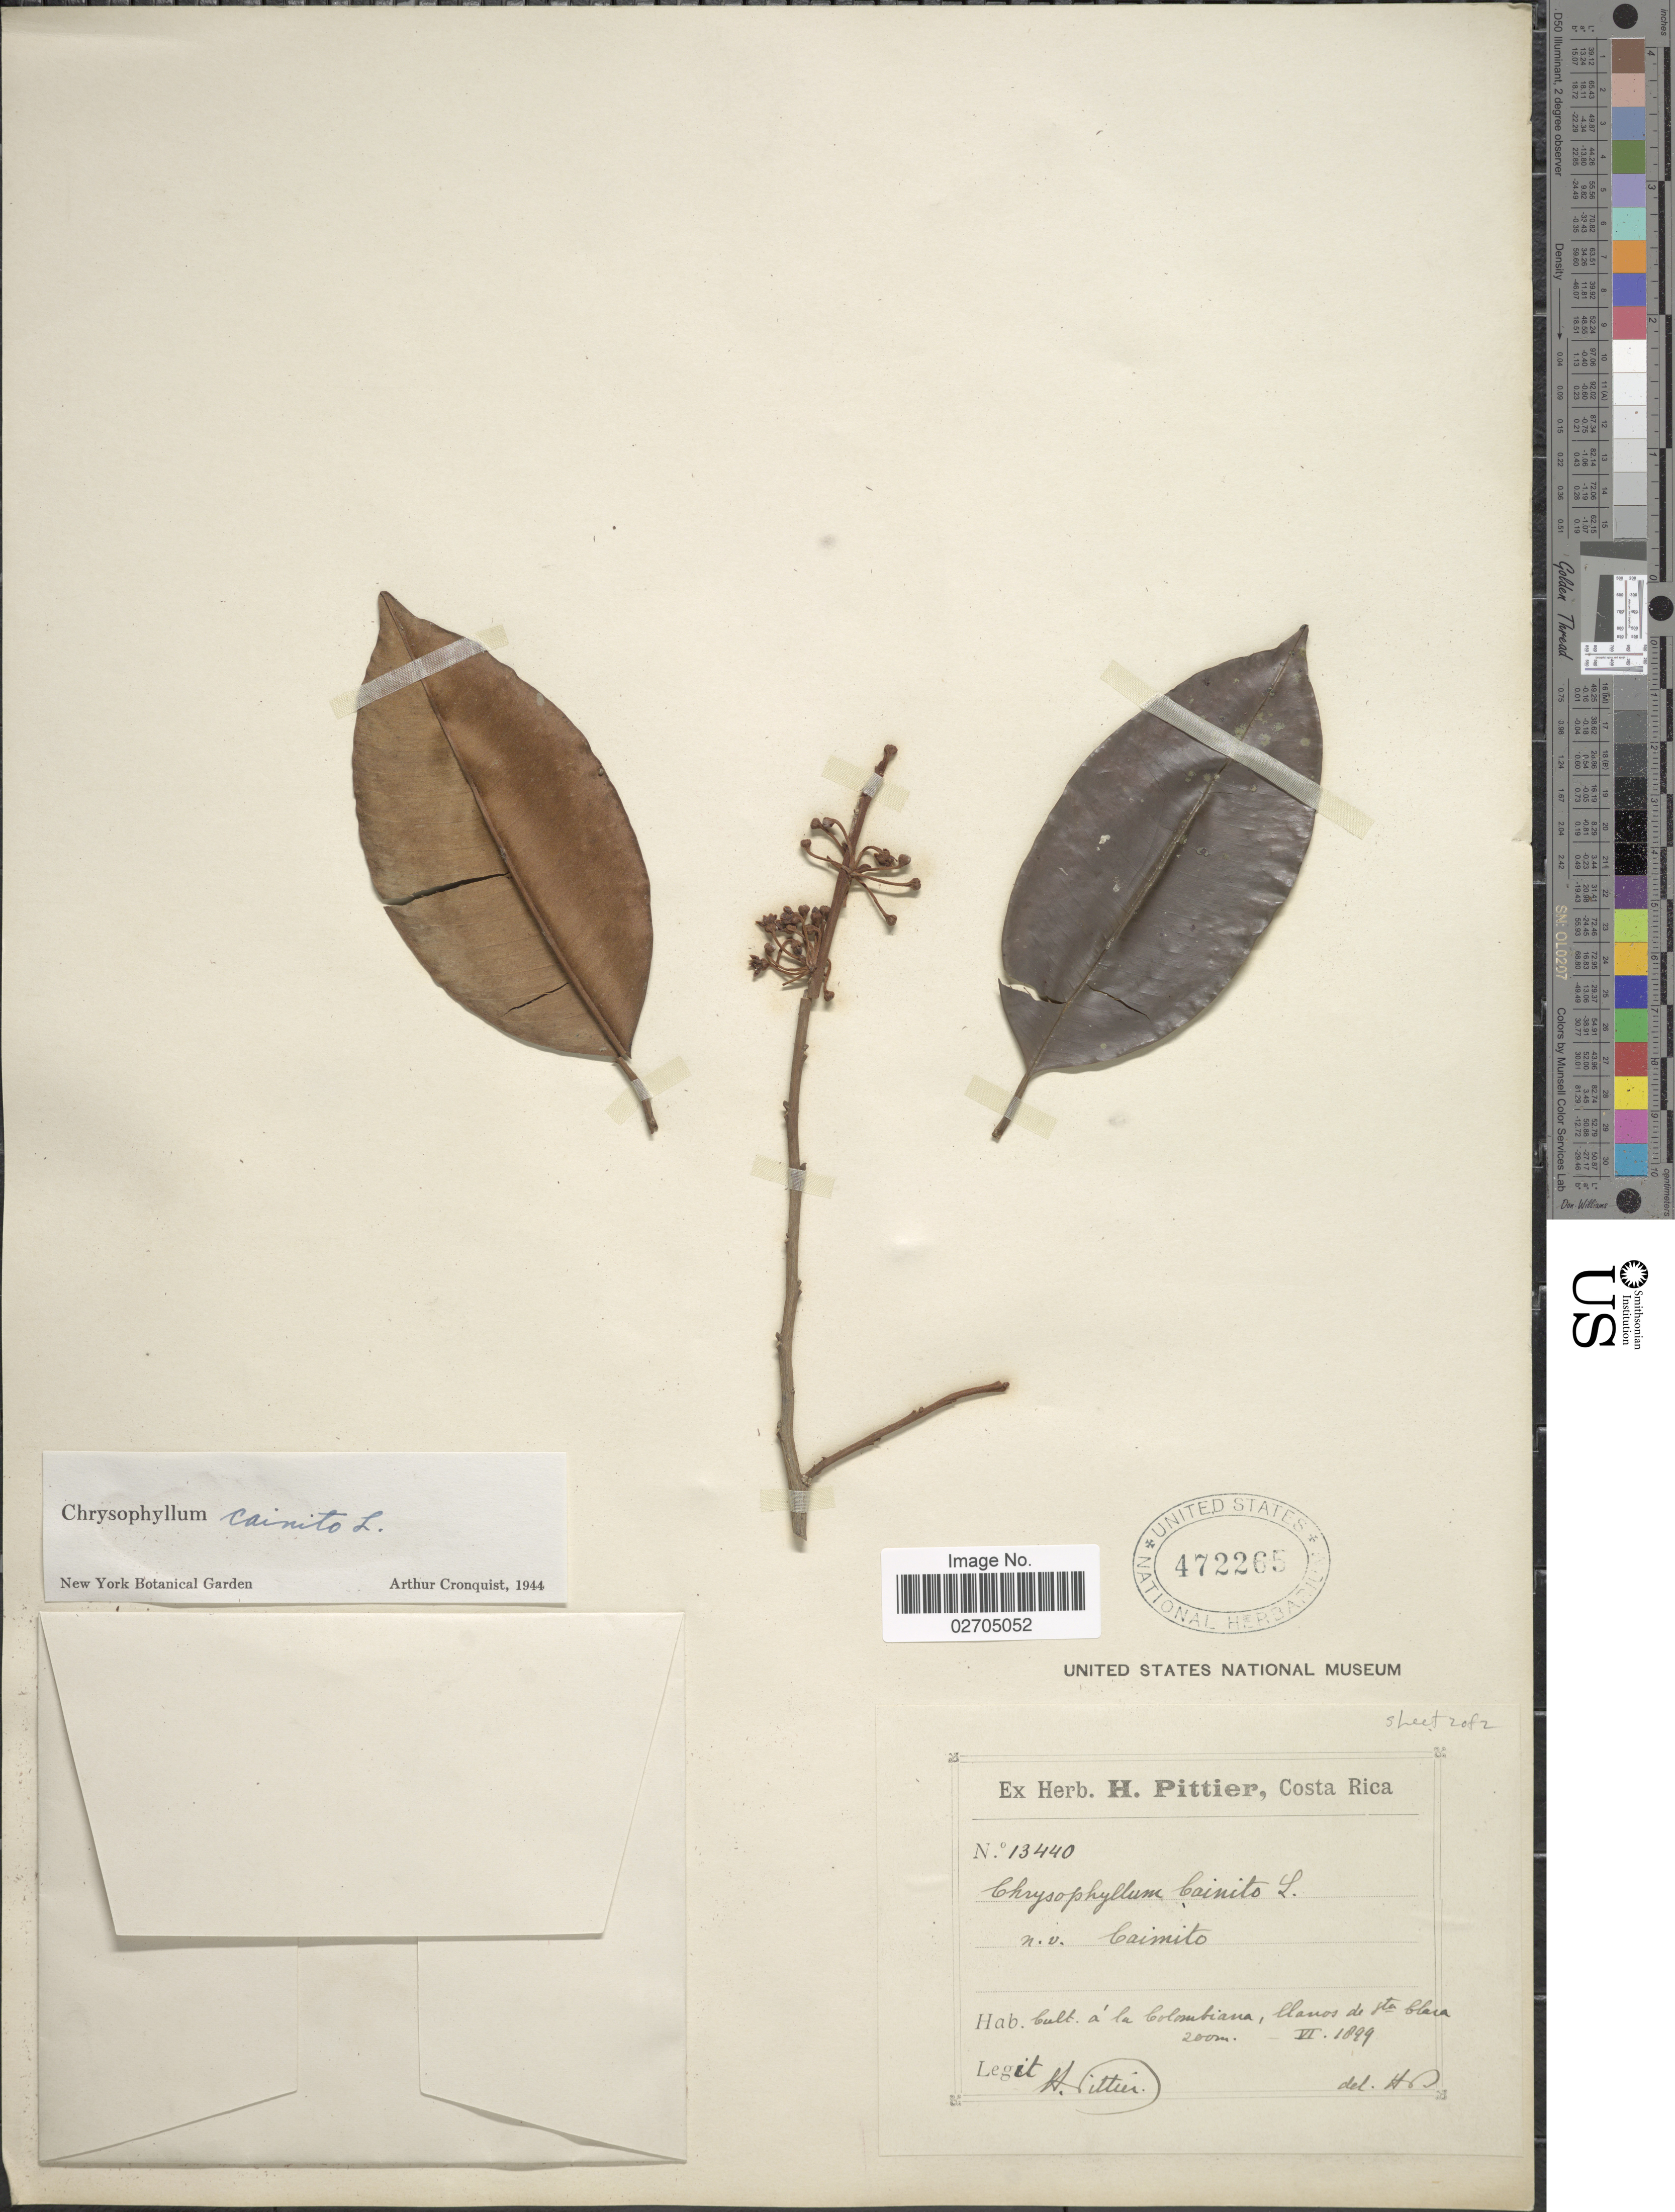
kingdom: Plantae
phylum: Tracheophyta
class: Magnoliopsida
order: Ericales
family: Sapotaceae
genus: Chrysophyllum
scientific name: Chrysophyllum cainito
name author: L.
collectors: H. F. Pittier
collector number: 13440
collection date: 1899-06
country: Costa Rica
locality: Cult. á la Colombiana, llanos de Sta Clara.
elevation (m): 200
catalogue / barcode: US 472265